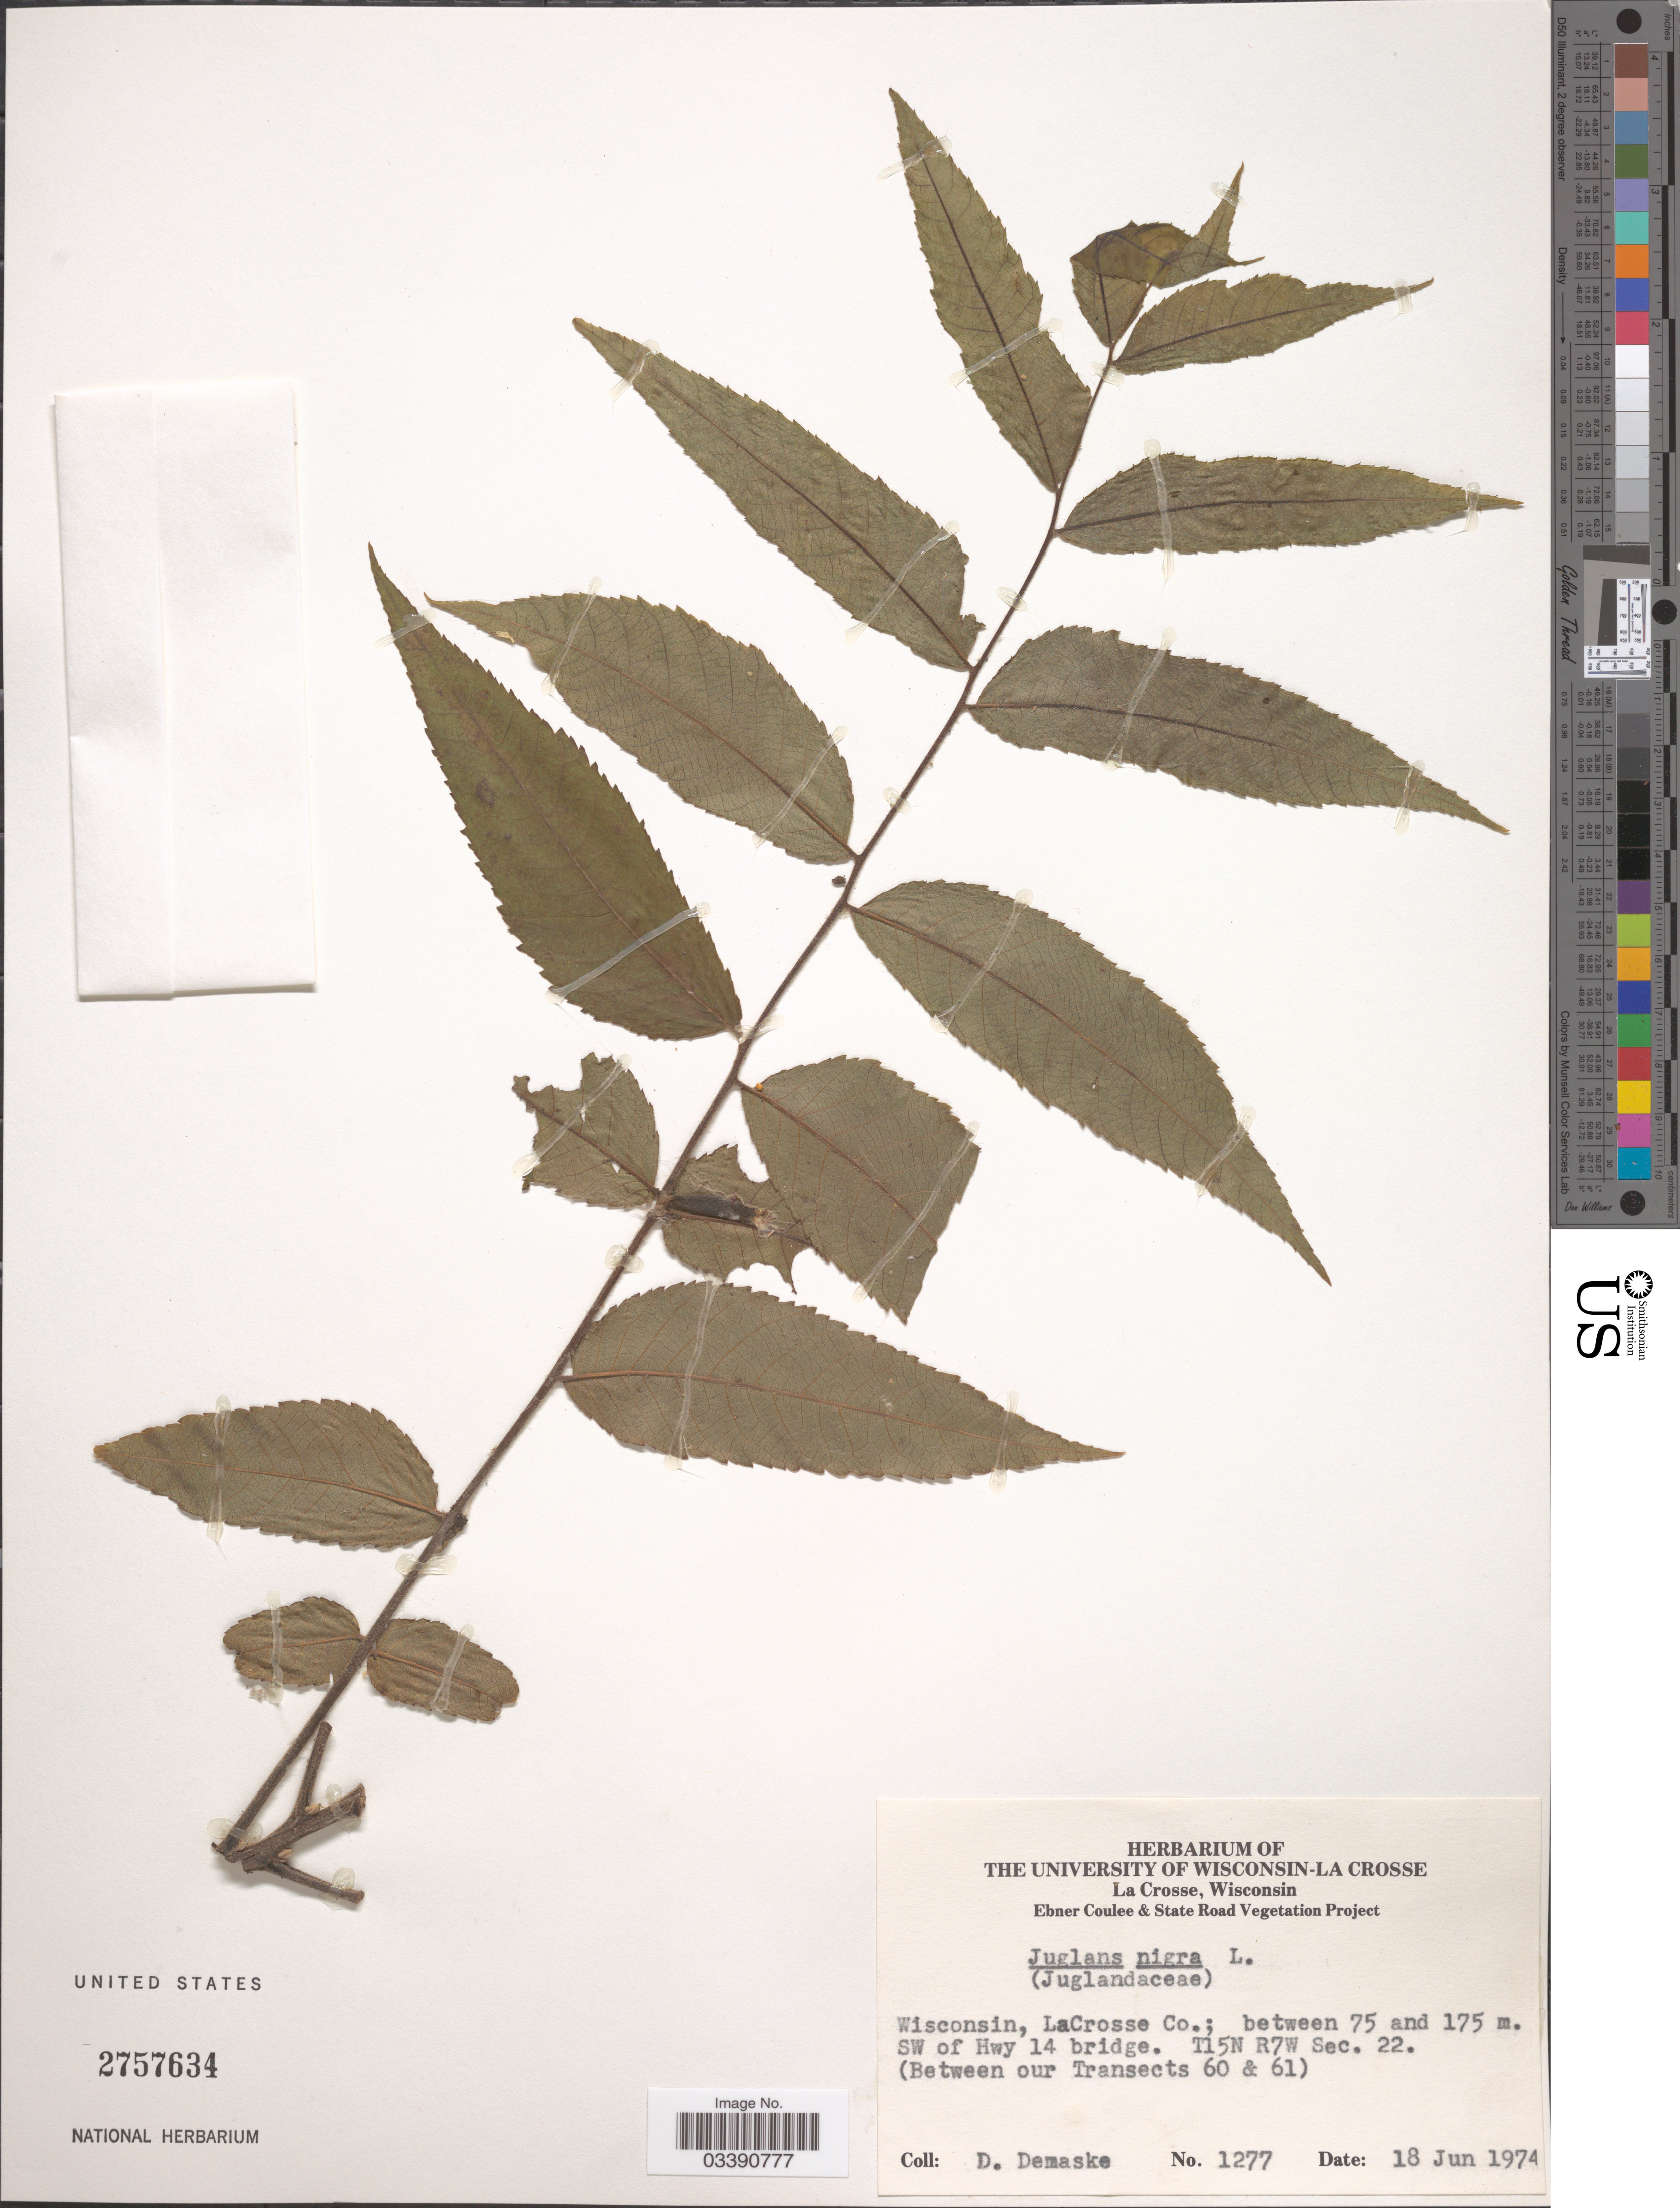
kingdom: Plantae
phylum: Tracheophyta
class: Magnoliopsida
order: Fagales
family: Juglandaceae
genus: Juglans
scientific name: Juglans nigra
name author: L.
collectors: D. Demaske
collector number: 1277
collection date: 1974-06-18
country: United States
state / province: Wisconsin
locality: LaCrosse Co.; between 75 and 175 m. SW of Hwy 14 bridge. T15N R7W Sec. 22. (Between our Transects 60 & 61). Ebner Coulee & State Road.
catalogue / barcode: US 2757634